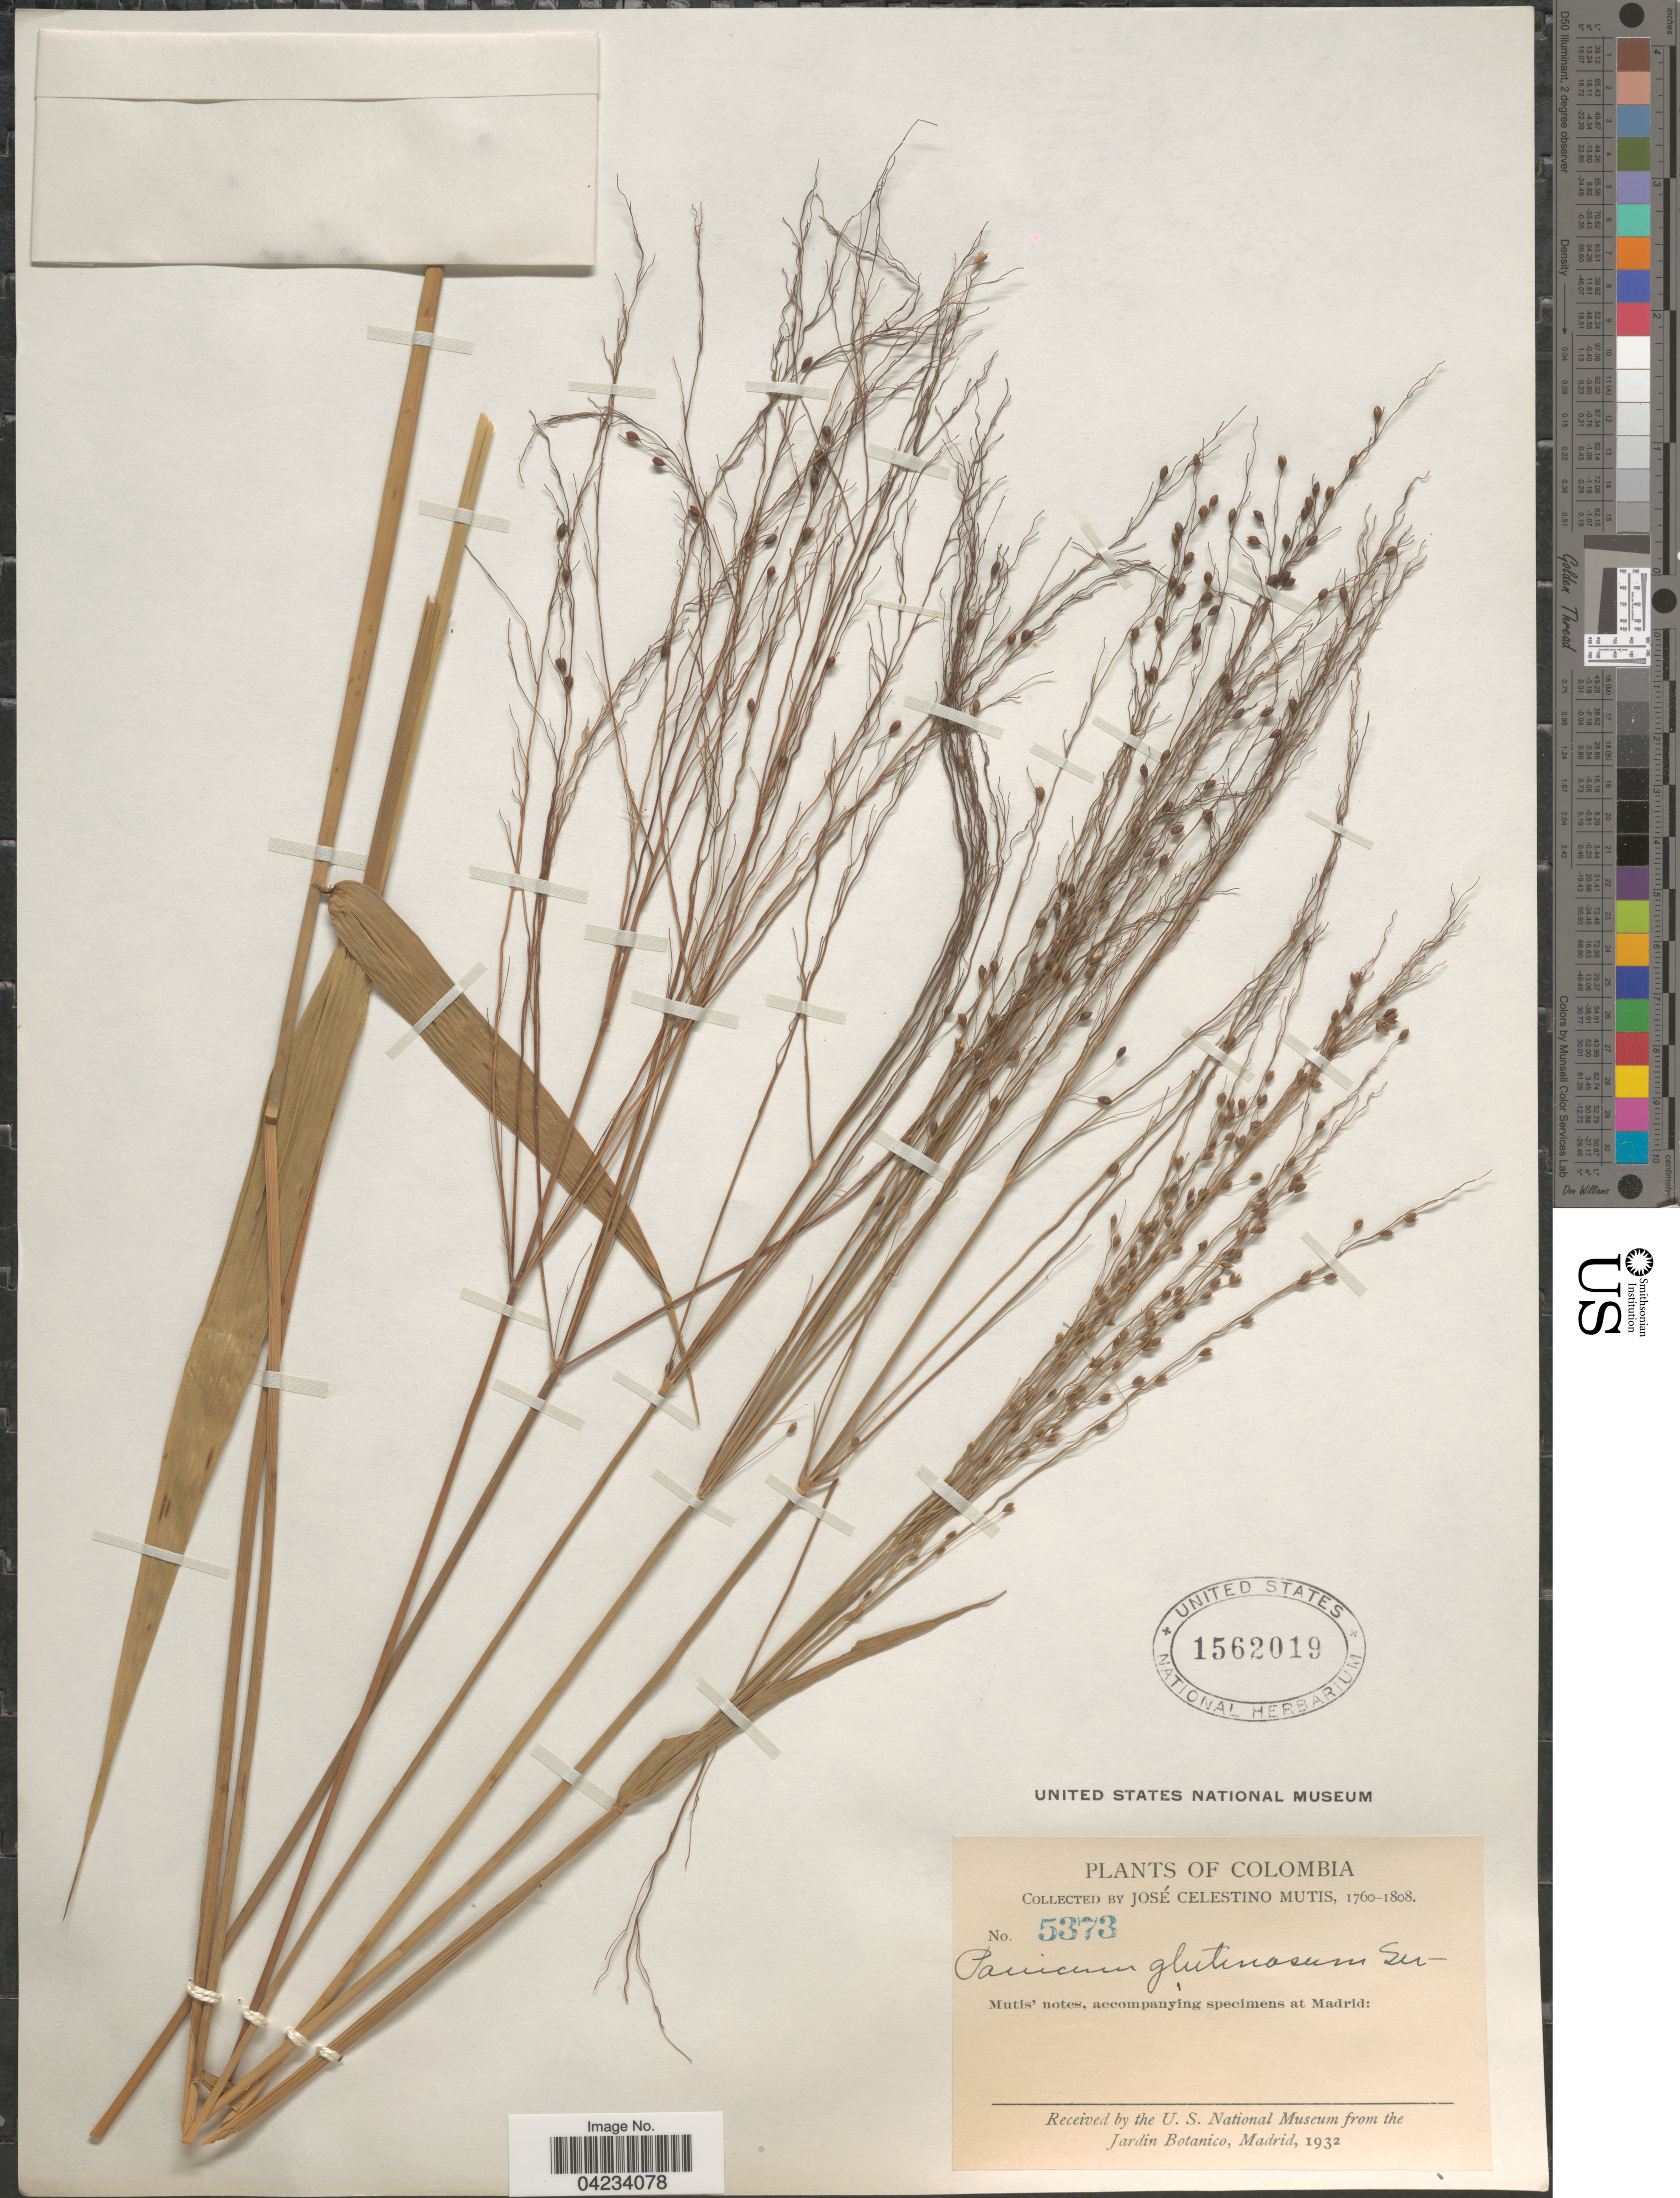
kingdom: Plantae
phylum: Tracheophyta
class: Liliopsida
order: Poales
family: Poaceae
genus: Homolepis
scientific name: Homolepis glutinosa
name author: (Sw.) Zuloaga & Soderstr.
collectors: J. C. B. Mutis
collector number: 5373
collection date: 1760/1808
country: Colombia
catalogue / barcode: US 1562019